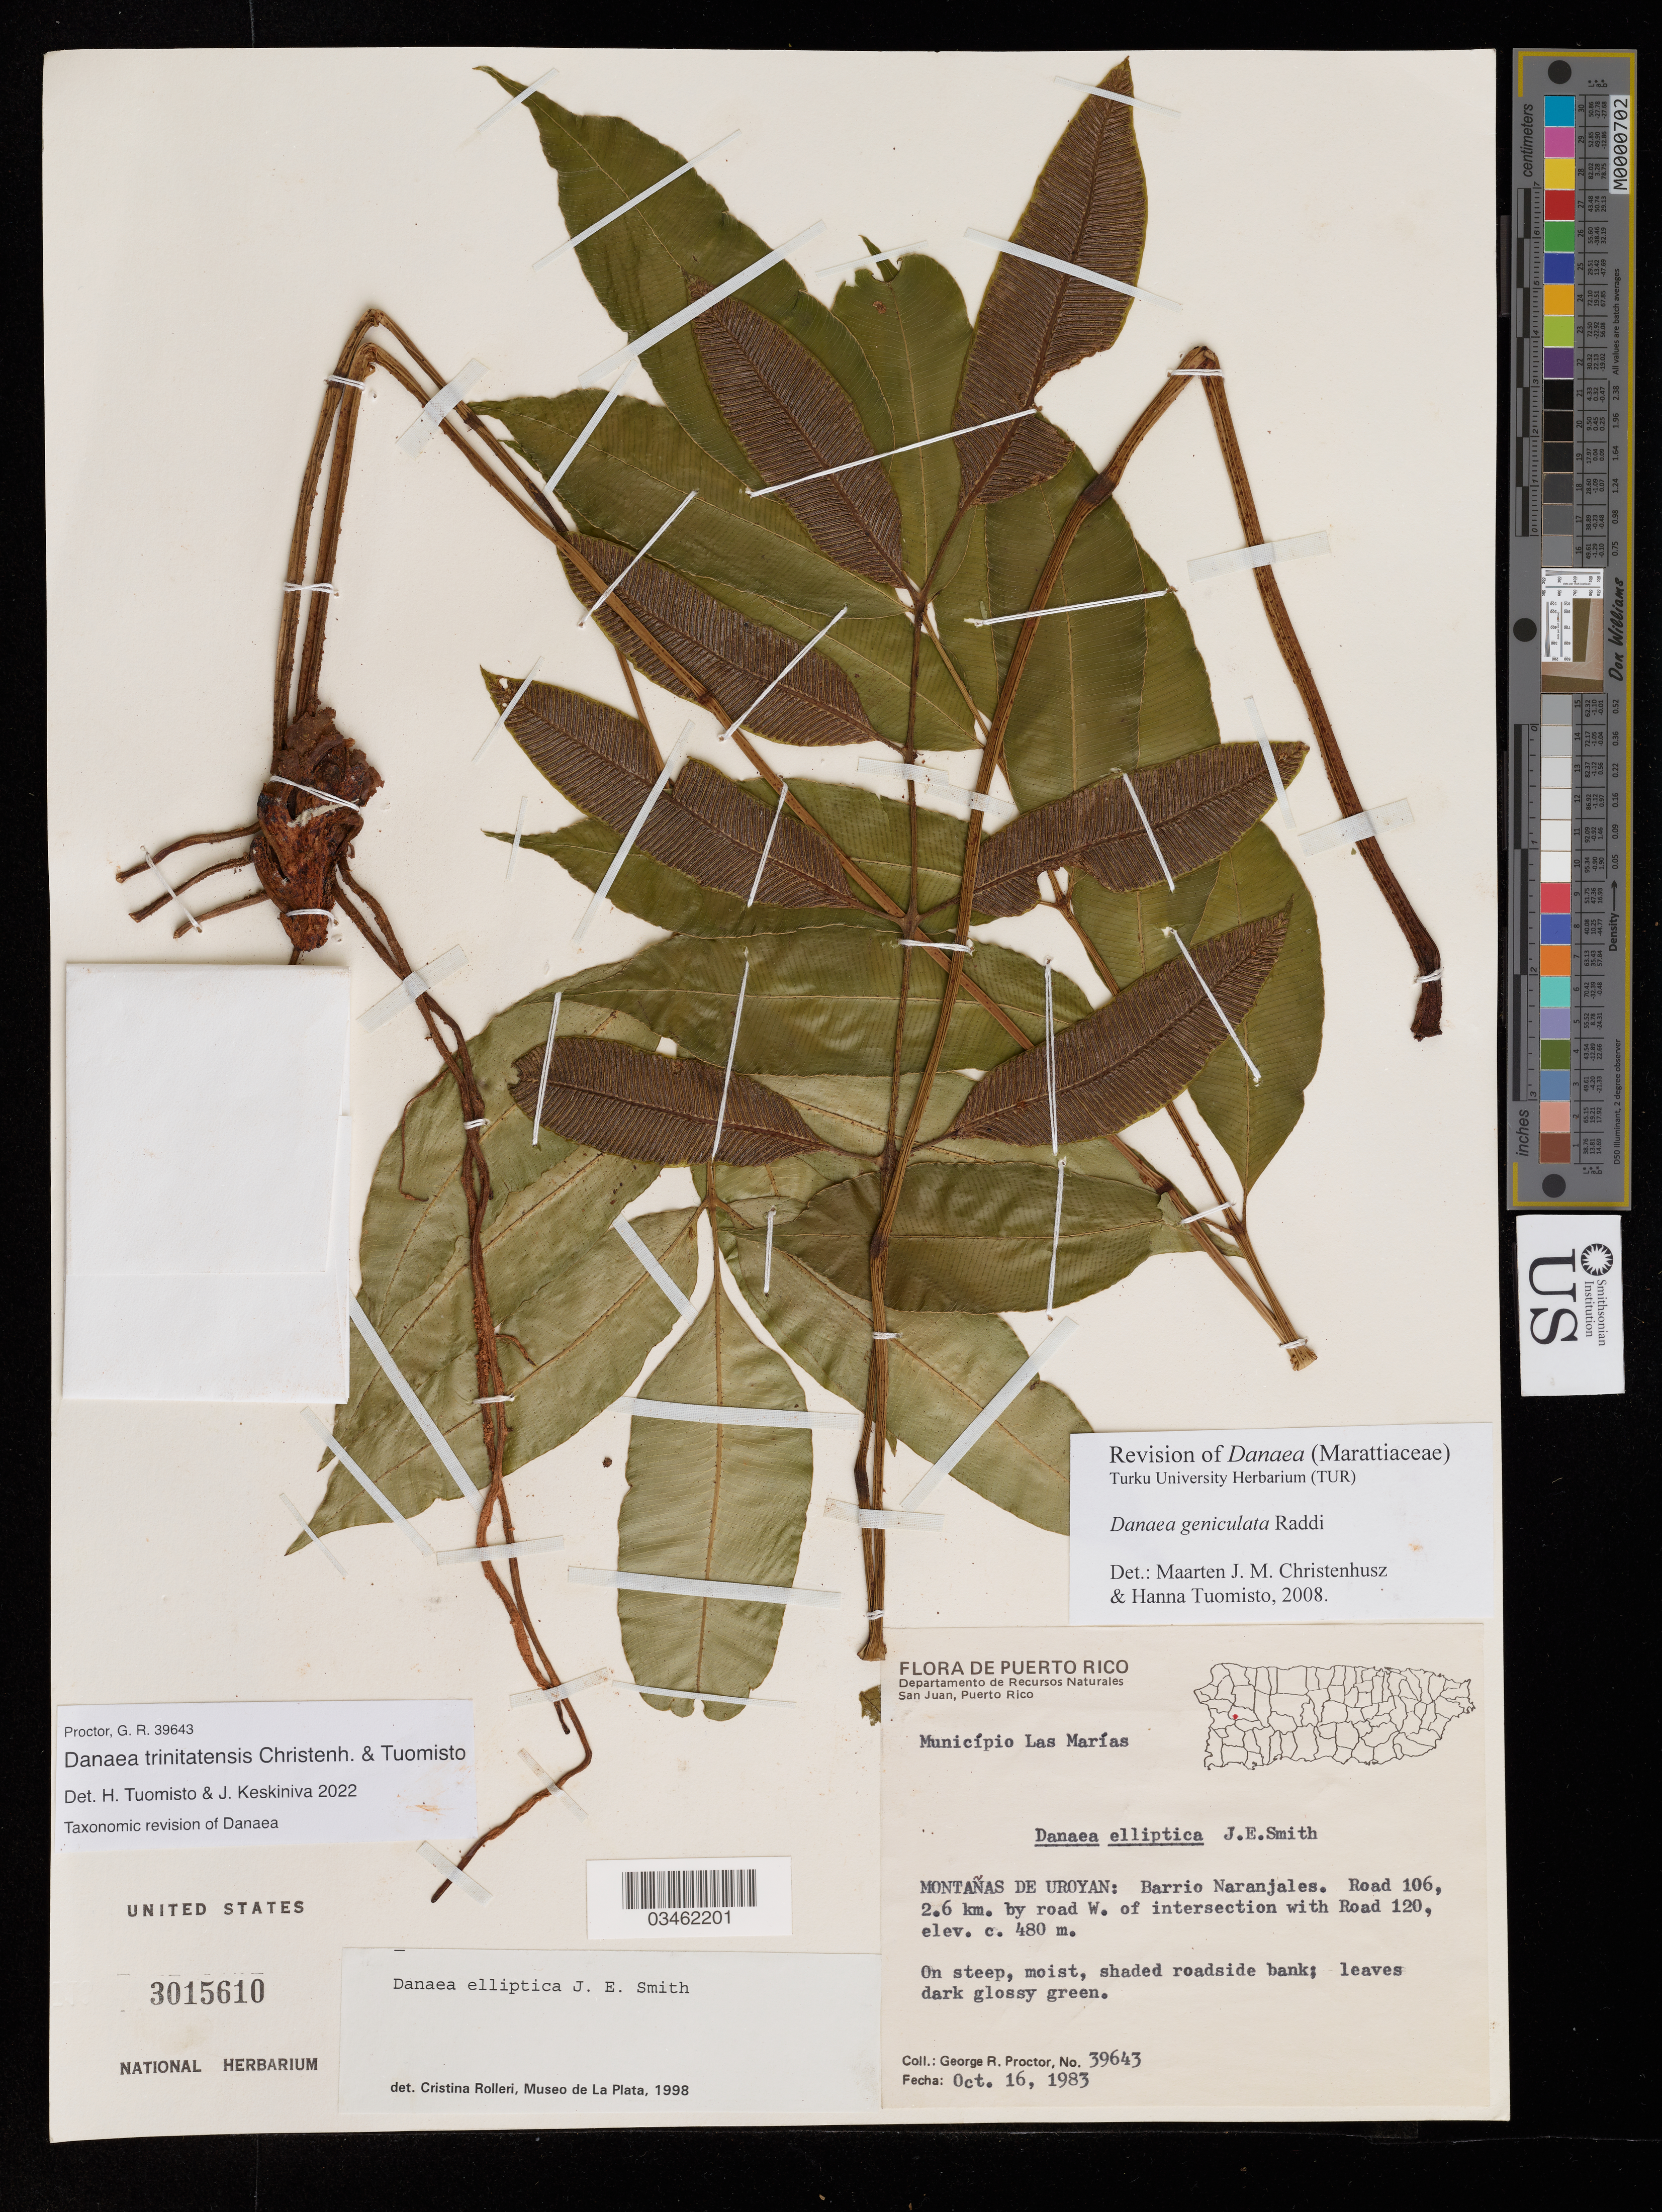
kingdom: Plantae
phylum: Tracheophyta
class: Polypodiopsida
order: Marattiales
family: Marattiaceae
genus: Danaea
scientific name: Danaea trinitatensis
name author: Tuomisto & Keskiniva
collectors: G. R. Proctor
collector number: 39643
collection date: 1983-10-16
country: Puerto Rico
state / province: Las Marias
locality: Município Las Marías. Montañas de Uroyan: Barrio Naranjales. Road 106, 2.6 km. by road W. of intersection with Road 120.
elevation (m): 480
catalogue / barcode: US 3015610